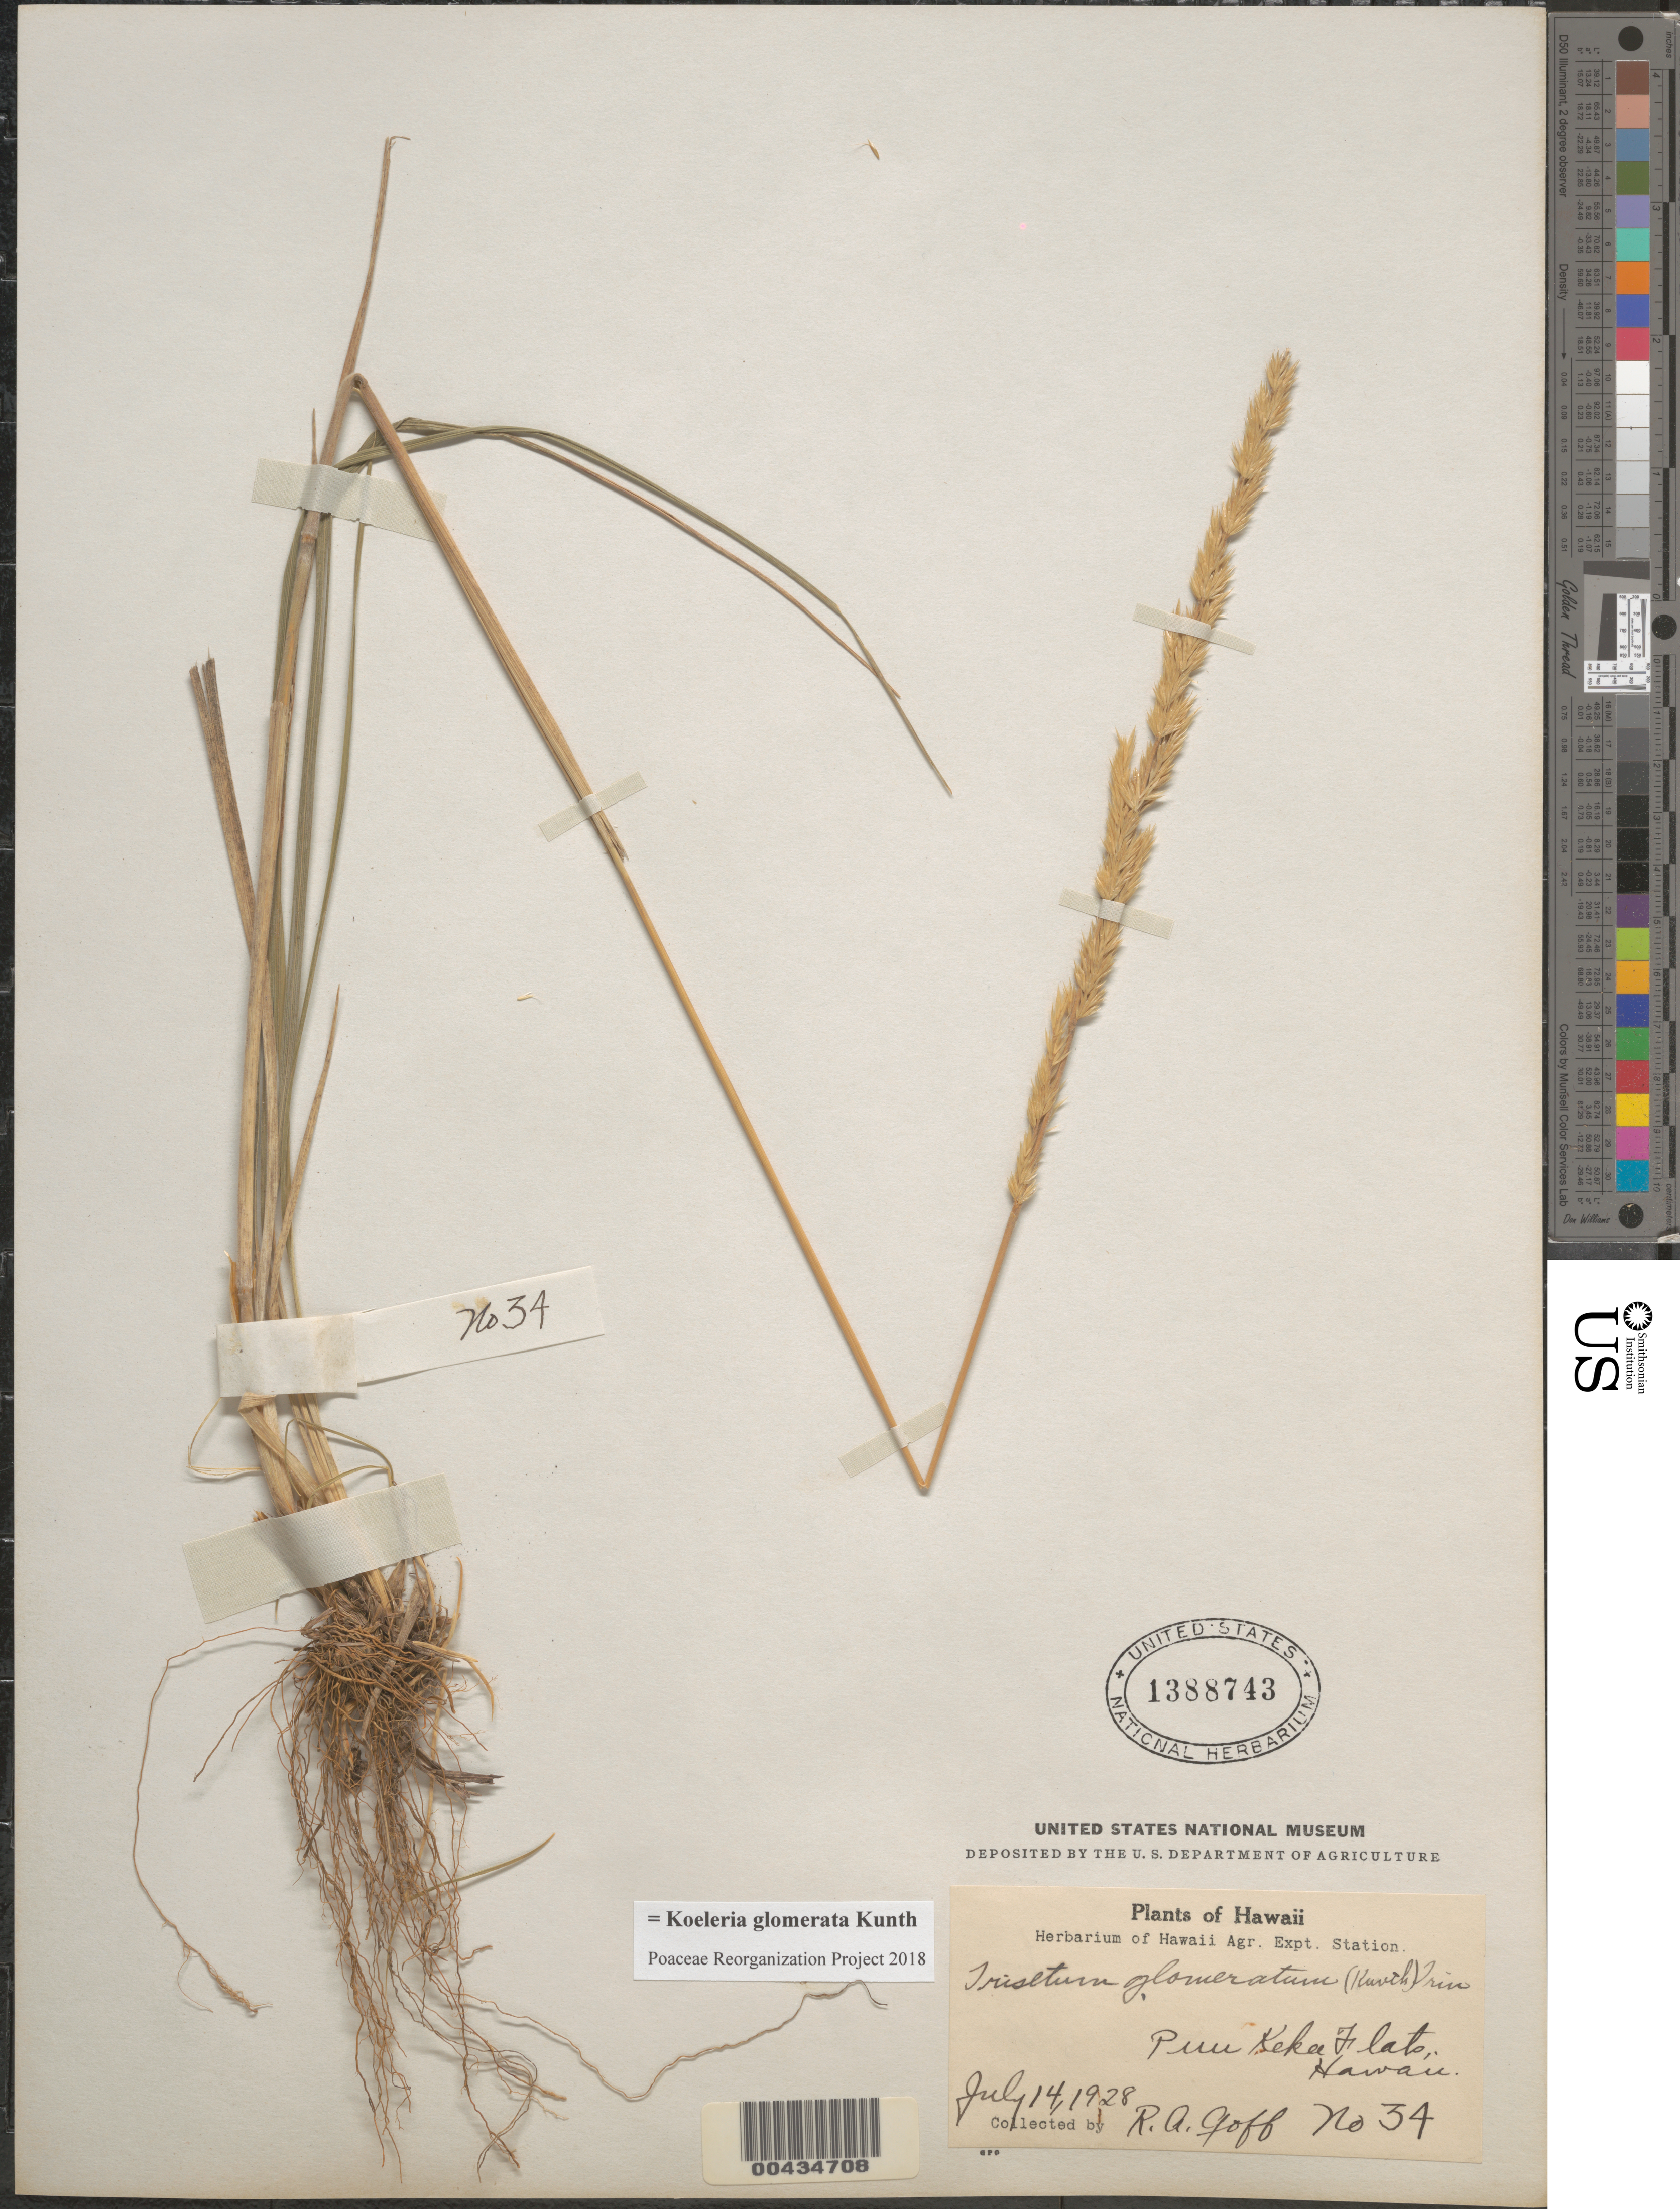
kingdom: Plantae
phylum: Tracheophyta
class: Liliopsida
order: Poales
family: Poaceae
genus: Koeleria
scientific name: Koeleria glomerata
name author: Kunth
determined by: Poaceae Reorganization Project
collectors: R. Goff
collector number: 34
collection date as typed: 14 Jul 1928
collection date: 1928-07-14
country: United States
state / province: Hawaii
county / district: Hawaii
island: Hawaii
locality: Puu Kekei Flats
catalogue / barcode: US 1388743